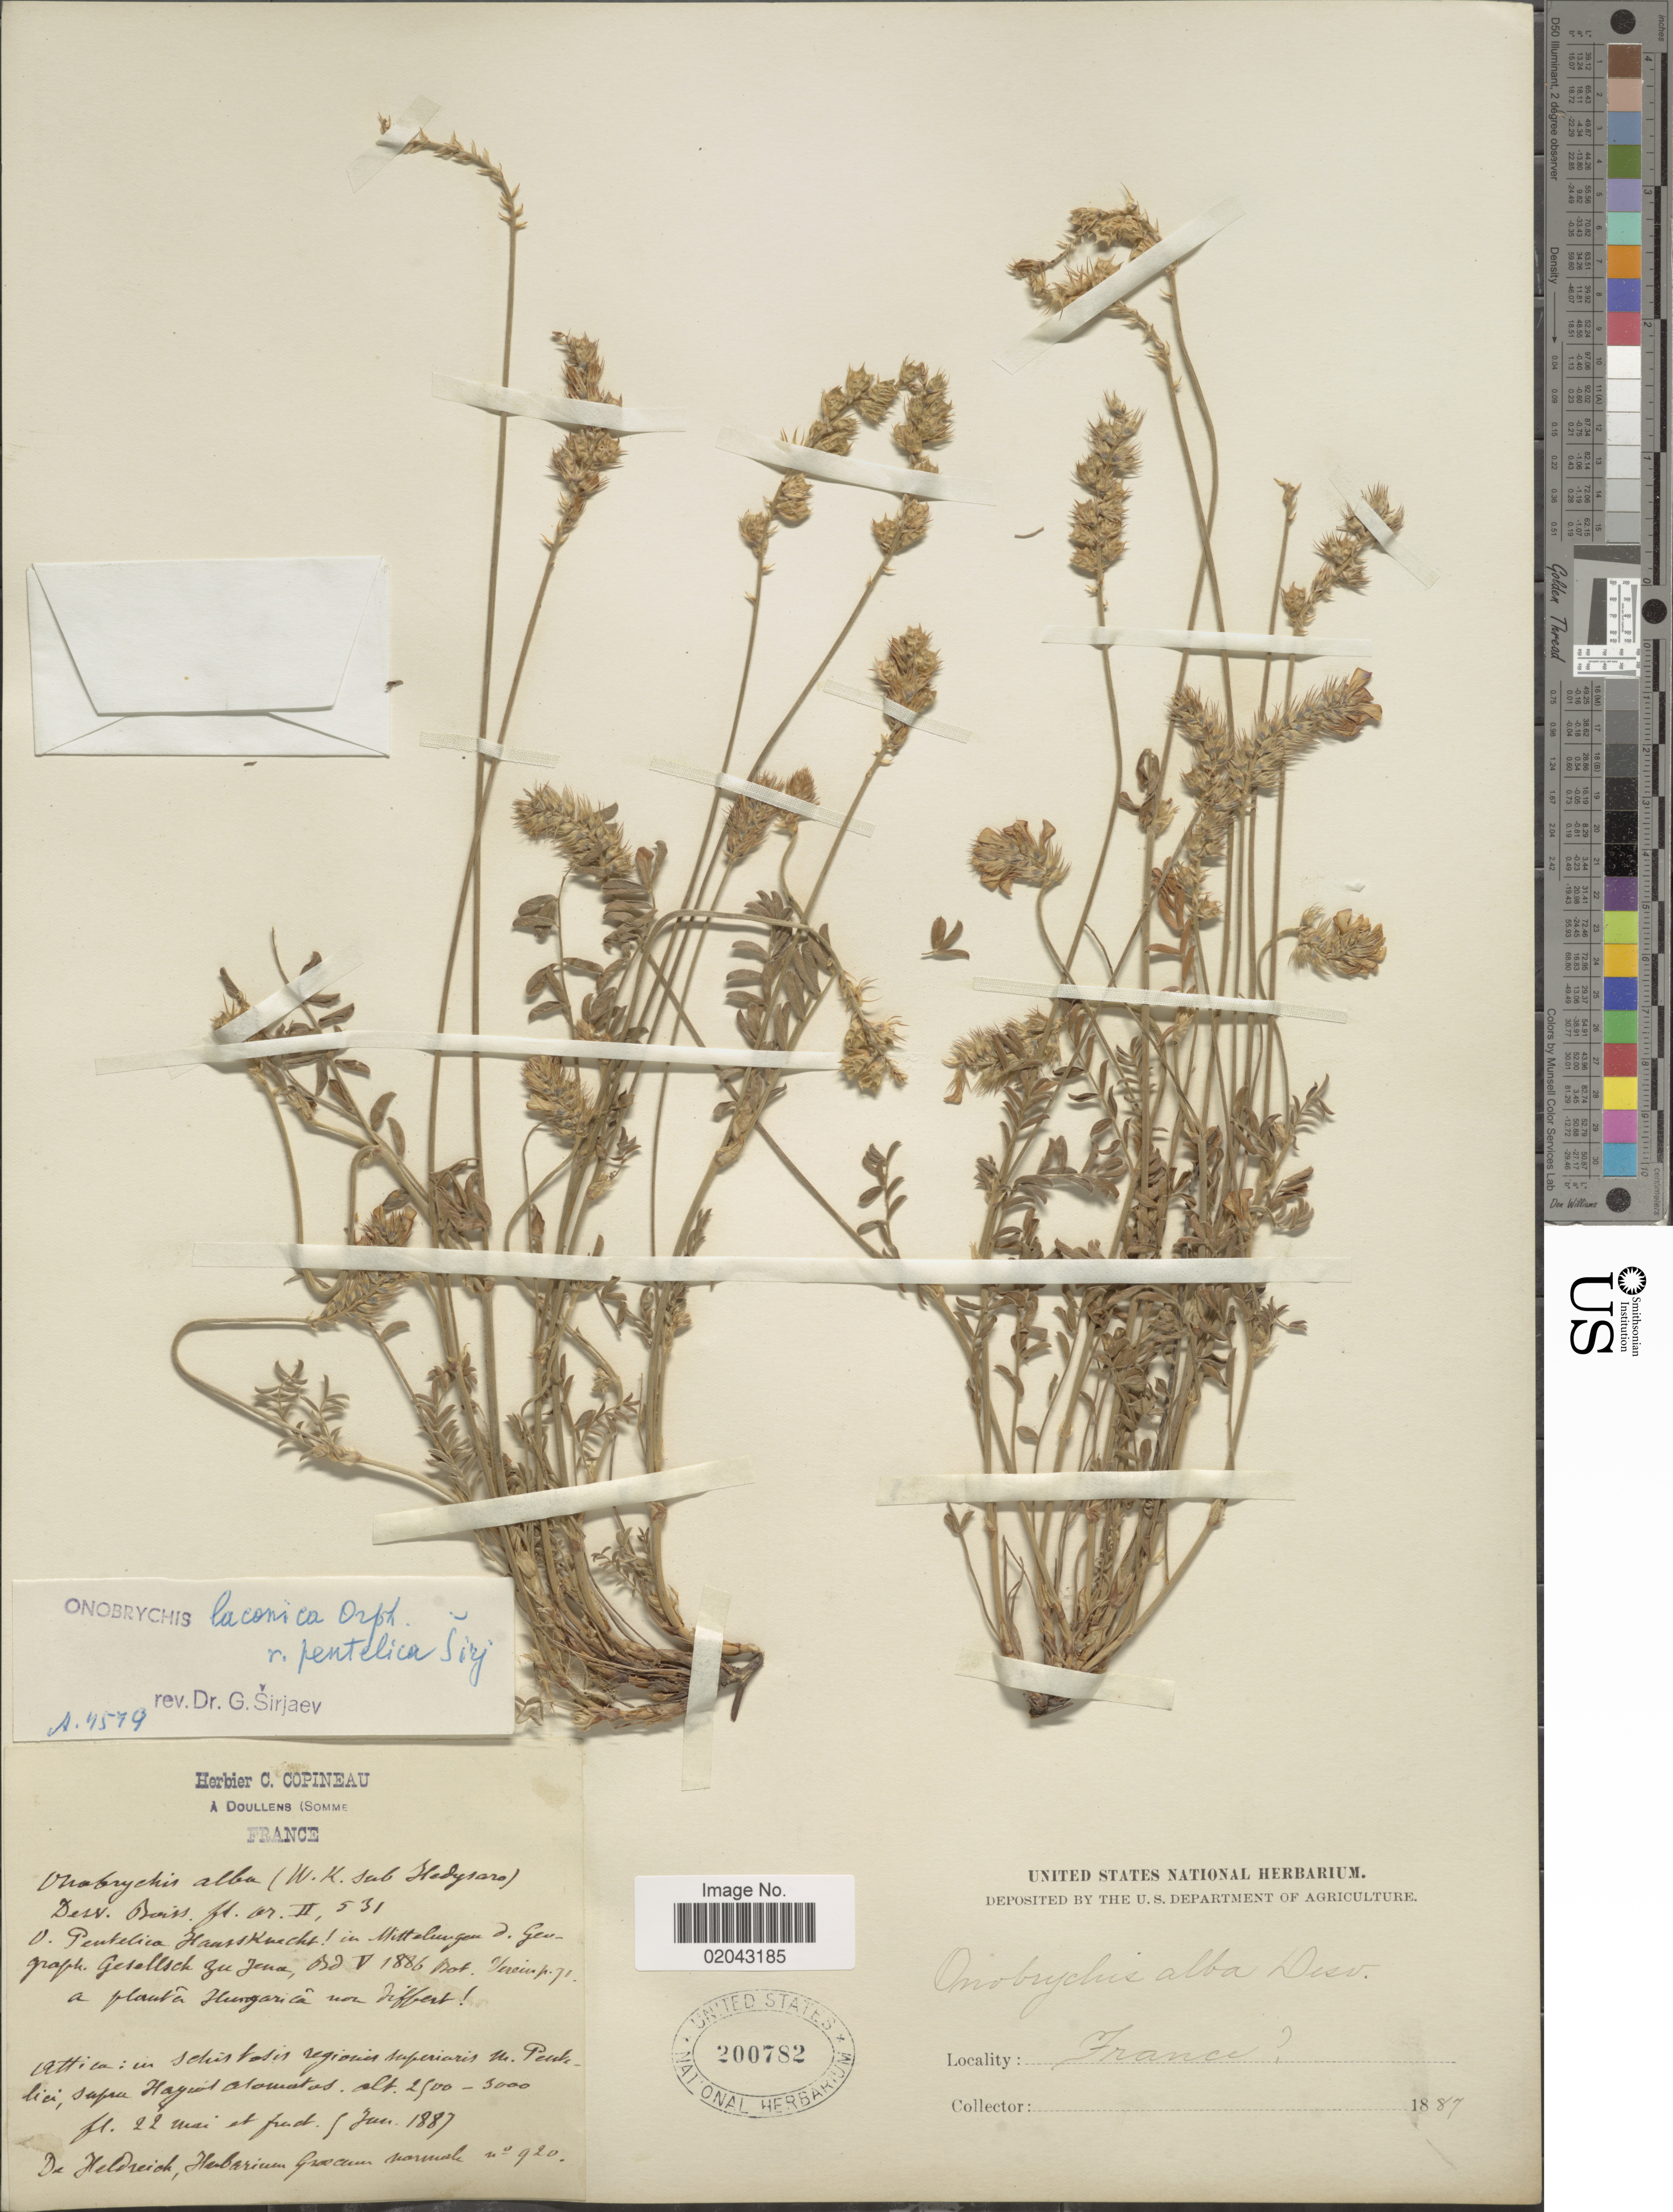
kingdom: Plantae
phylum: Tracheophyta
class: Magnoliopsida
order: Fabales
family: Fabaceae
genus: Onobrychis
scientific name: Onobrychis laconica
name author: Boiss.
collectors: -. De Heldreich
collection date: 1887-06-05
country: Greece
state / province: Attica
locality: Attica: in schistosis regionis superioris M, Pentelici, supra Hagios Olomatos.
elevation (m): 762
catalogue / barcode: US 200782